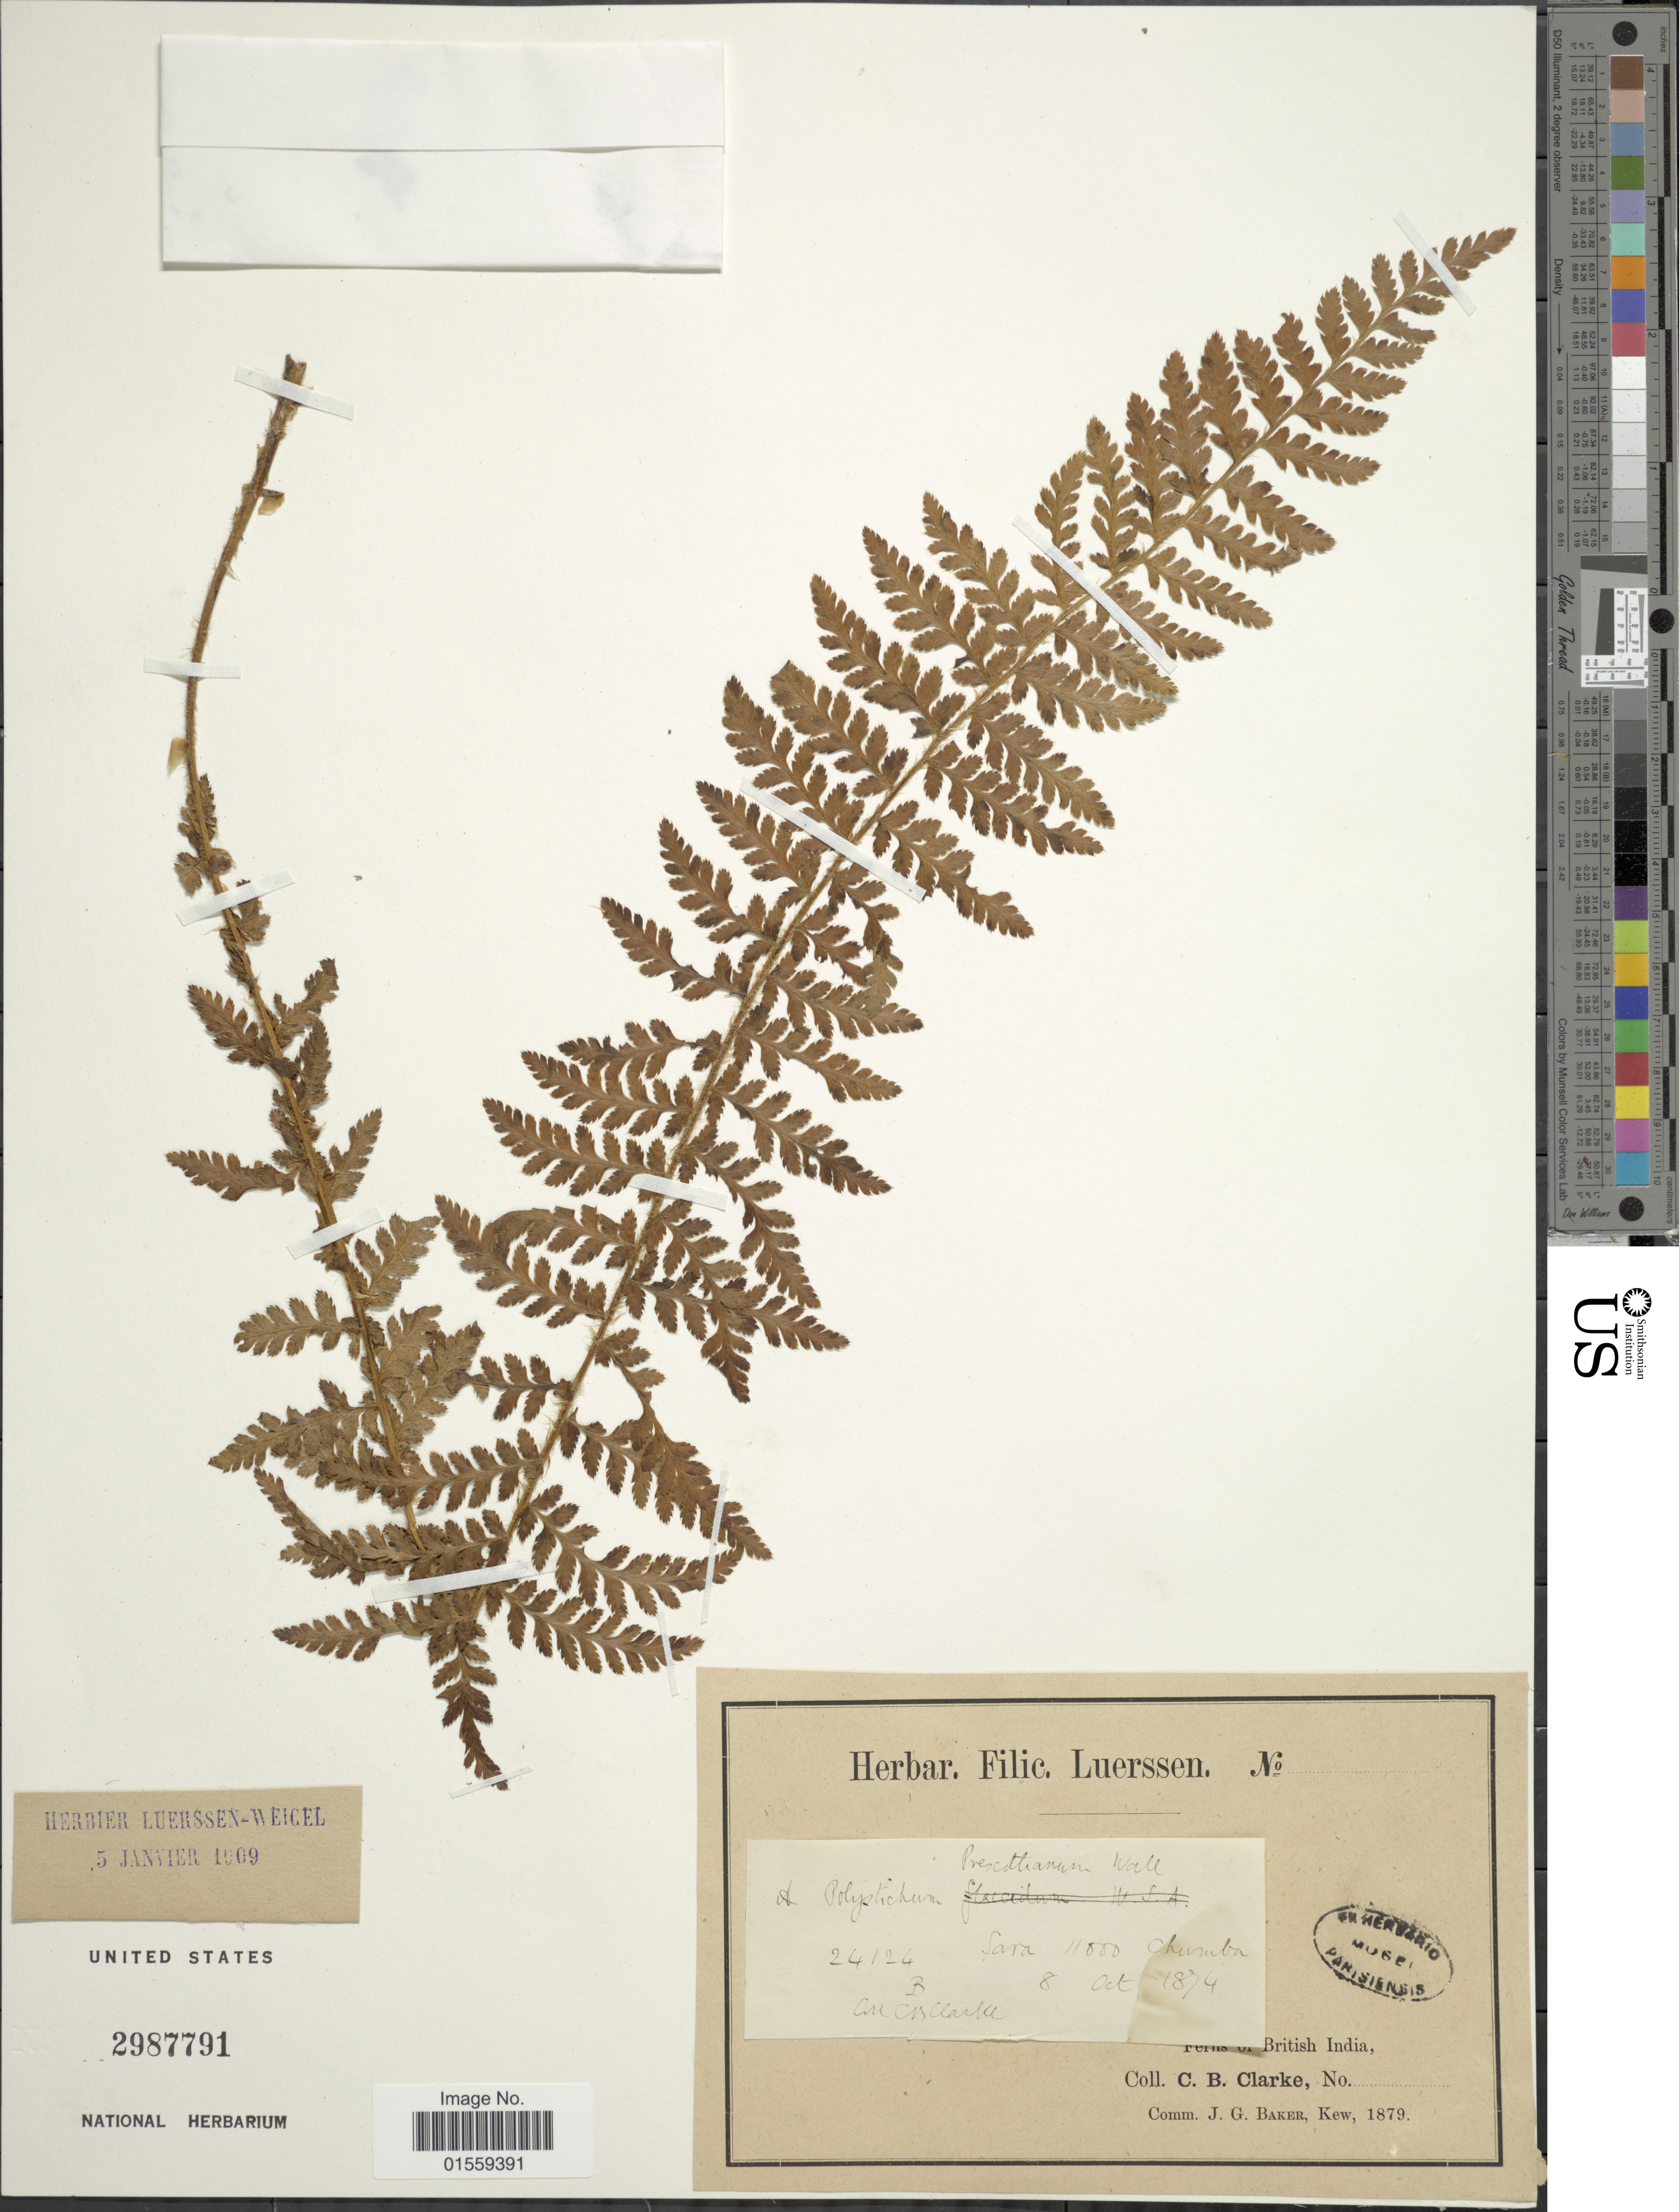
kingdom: Plantae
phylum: Tracheophyta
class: Polypodiopsida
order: Polypodiales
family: Dryopteridaceae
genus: Polystichum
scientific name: Polystichum prescottianum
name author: (Wall. ex Mett.) T. Moore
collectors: C. B. Clarke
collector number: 24124B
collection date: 1874-10-08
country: India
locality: British India, Sara Chumba.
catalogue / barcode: US 2987791